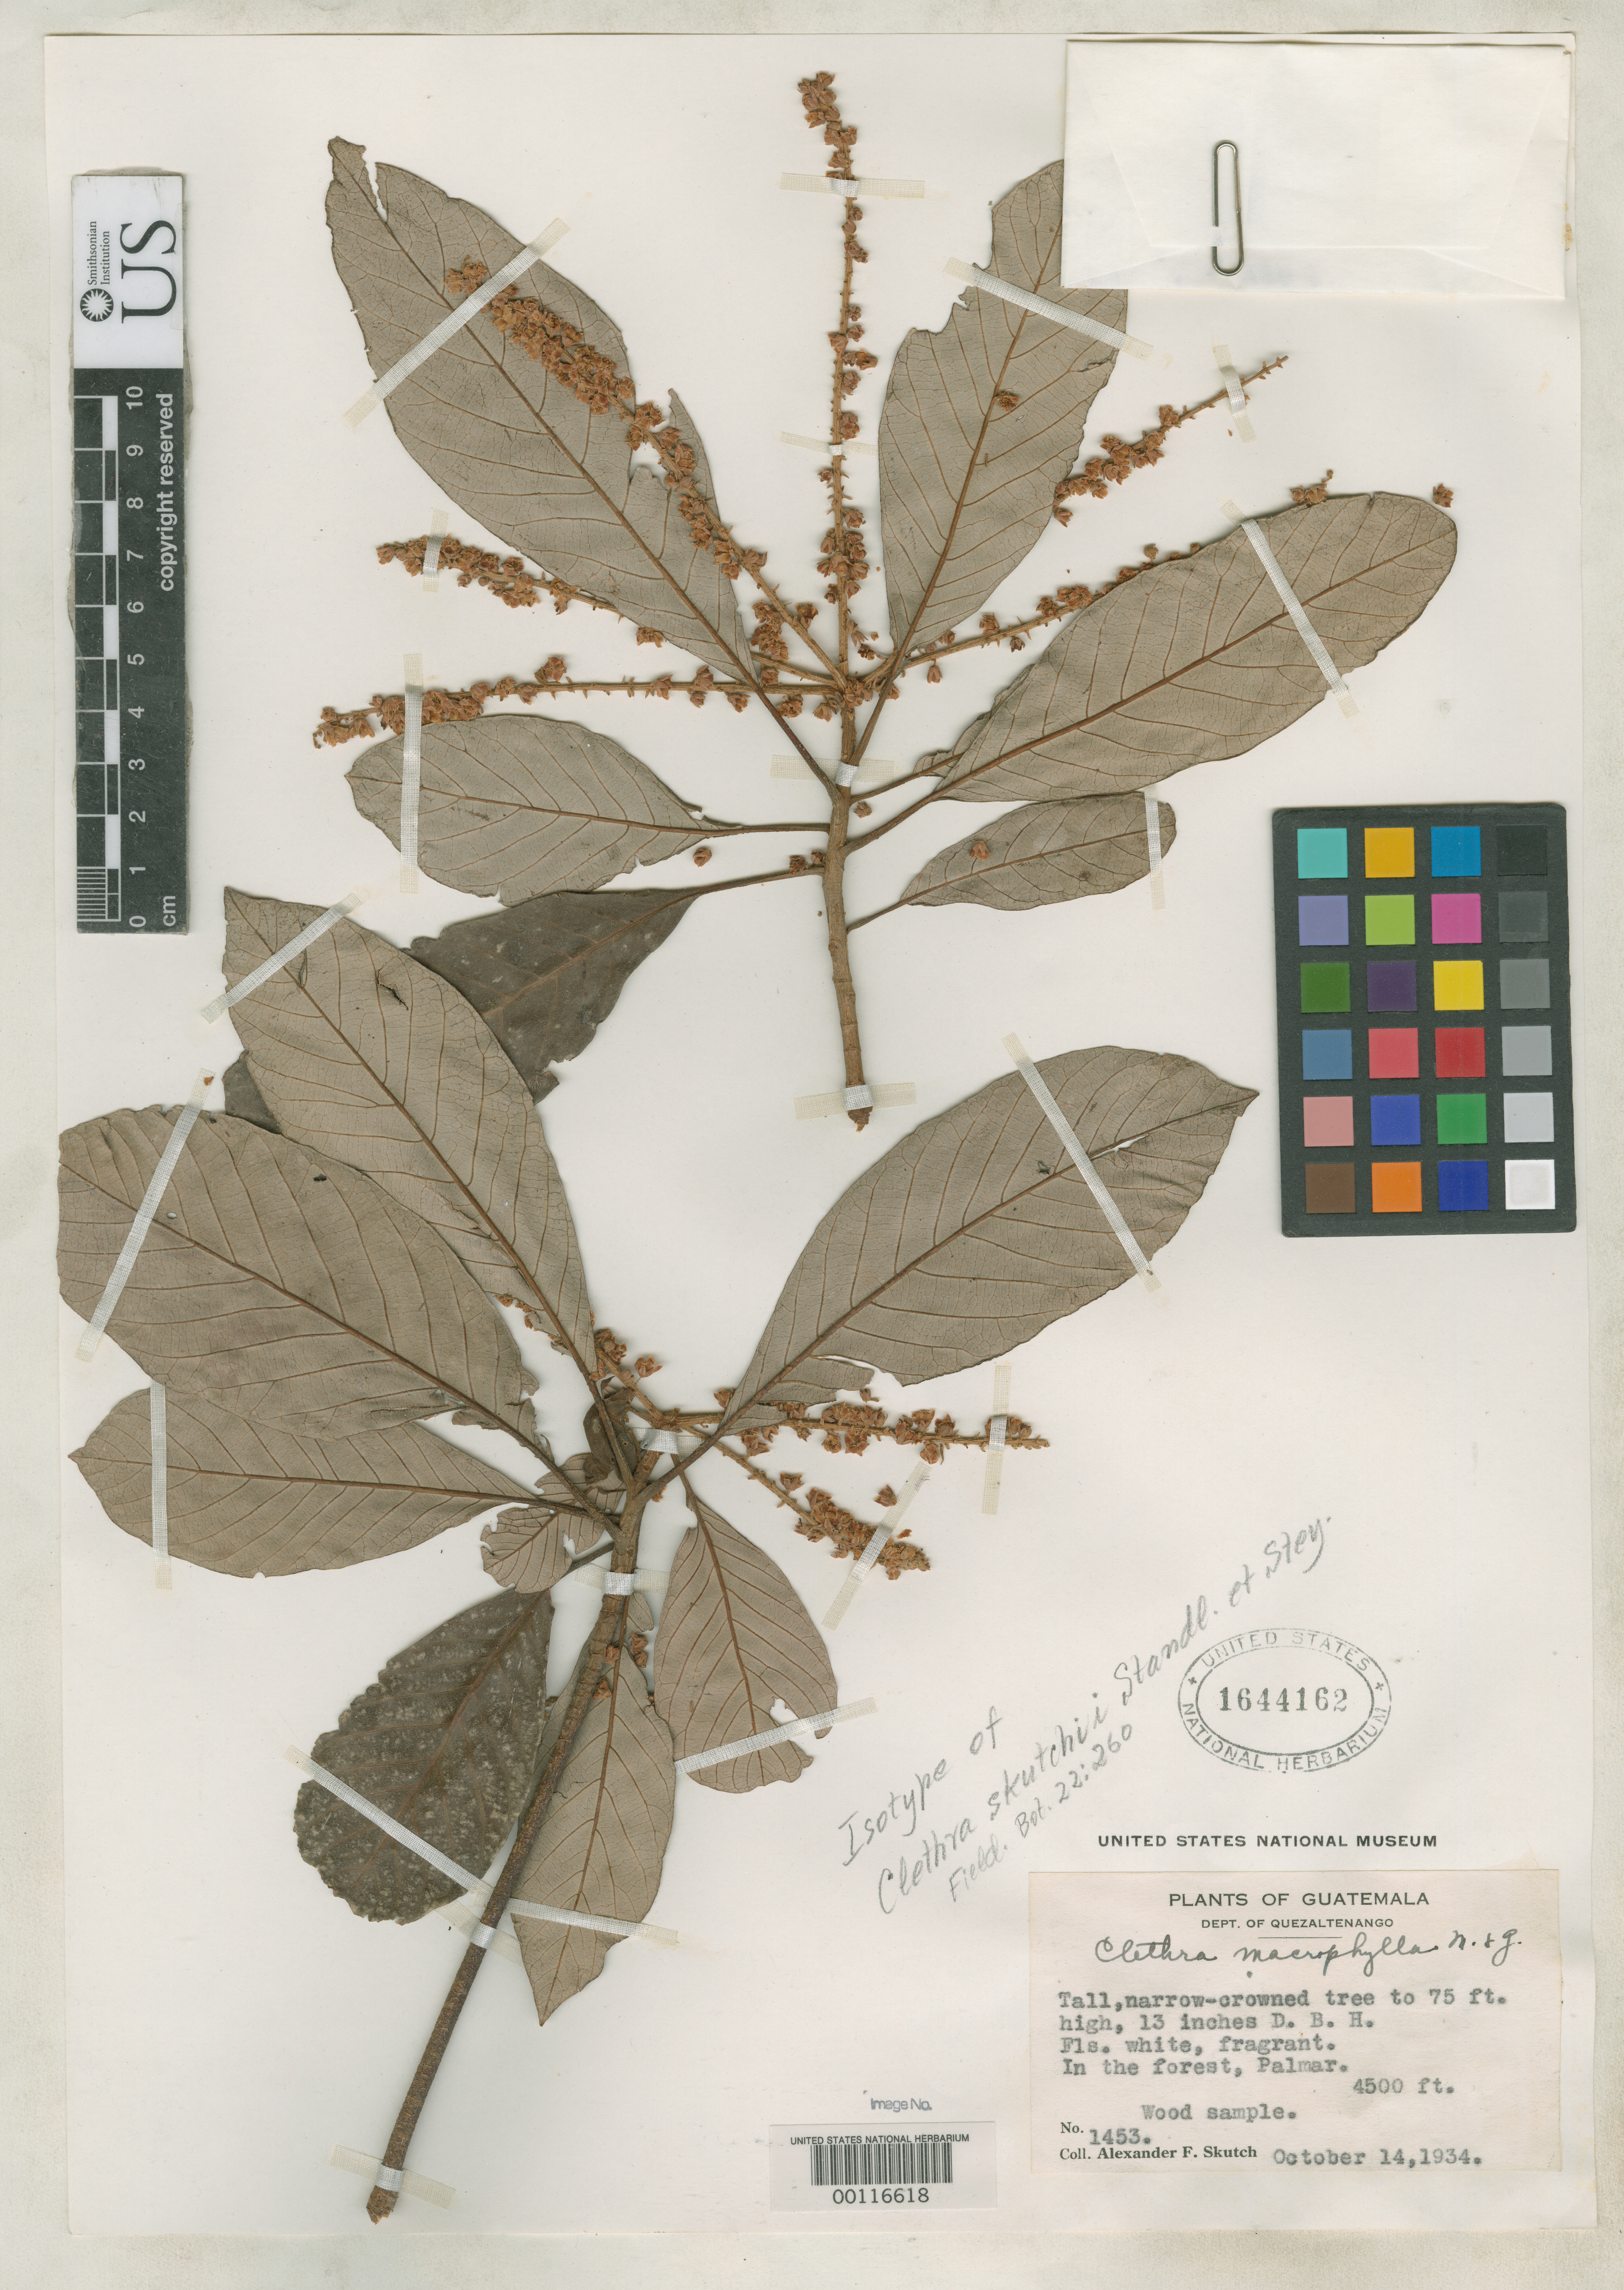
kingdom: Plantae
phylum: Tracheophyta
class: Magnoliopsida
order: Ericales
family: Clethraceae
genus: Clethra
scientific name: Clethra skutchii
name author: Standl. & Steyerm.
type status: Isotype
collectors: A. F. Skutch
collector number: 1453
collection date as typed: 14 Dec 1934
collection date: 1934-12-14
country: Guatemala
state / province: Quetzaltenango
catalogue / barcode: US 1644162